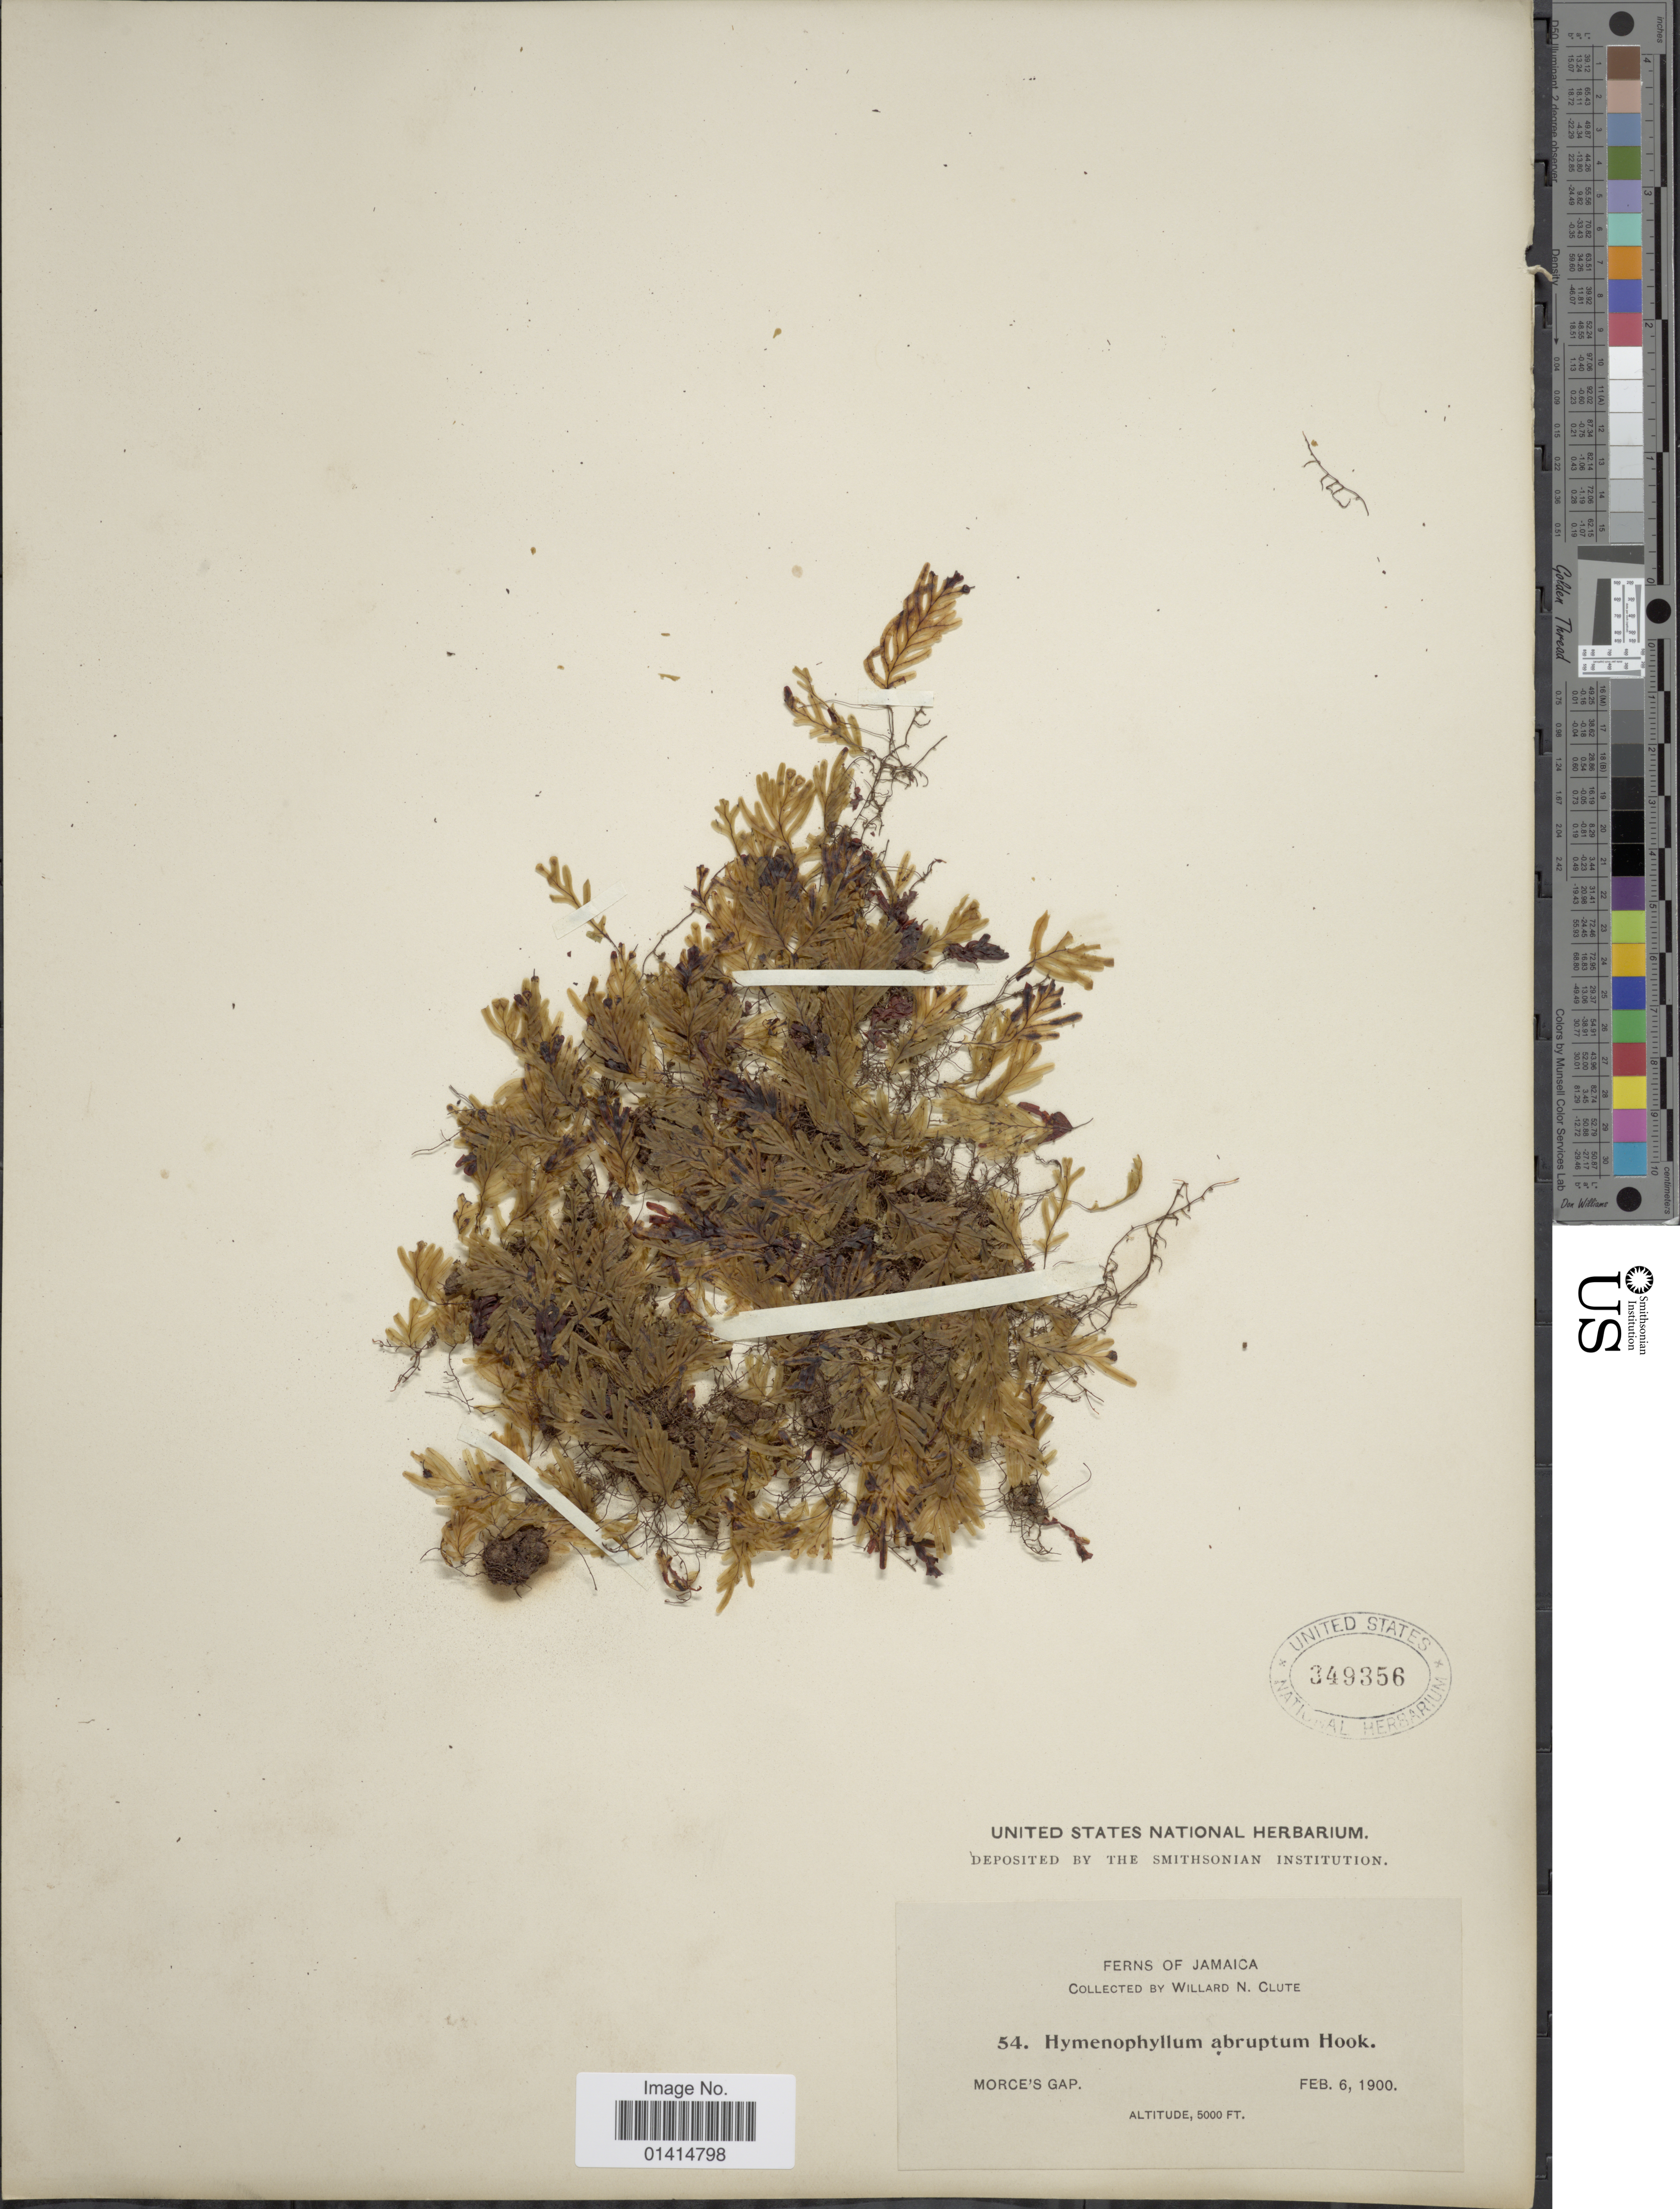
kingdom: Plantae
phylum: Tracheophyta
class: Polypodiopsida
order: Hymenophyllales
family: Hymenophyllaceae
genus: Hymenophyllum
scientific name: Hymenophyllum abruptum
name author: Hook.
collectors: W. N. Clute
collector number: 54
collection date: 1900-02-06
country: Jamaica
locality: Morce's Gap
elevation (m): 1524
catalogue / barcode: US 349356